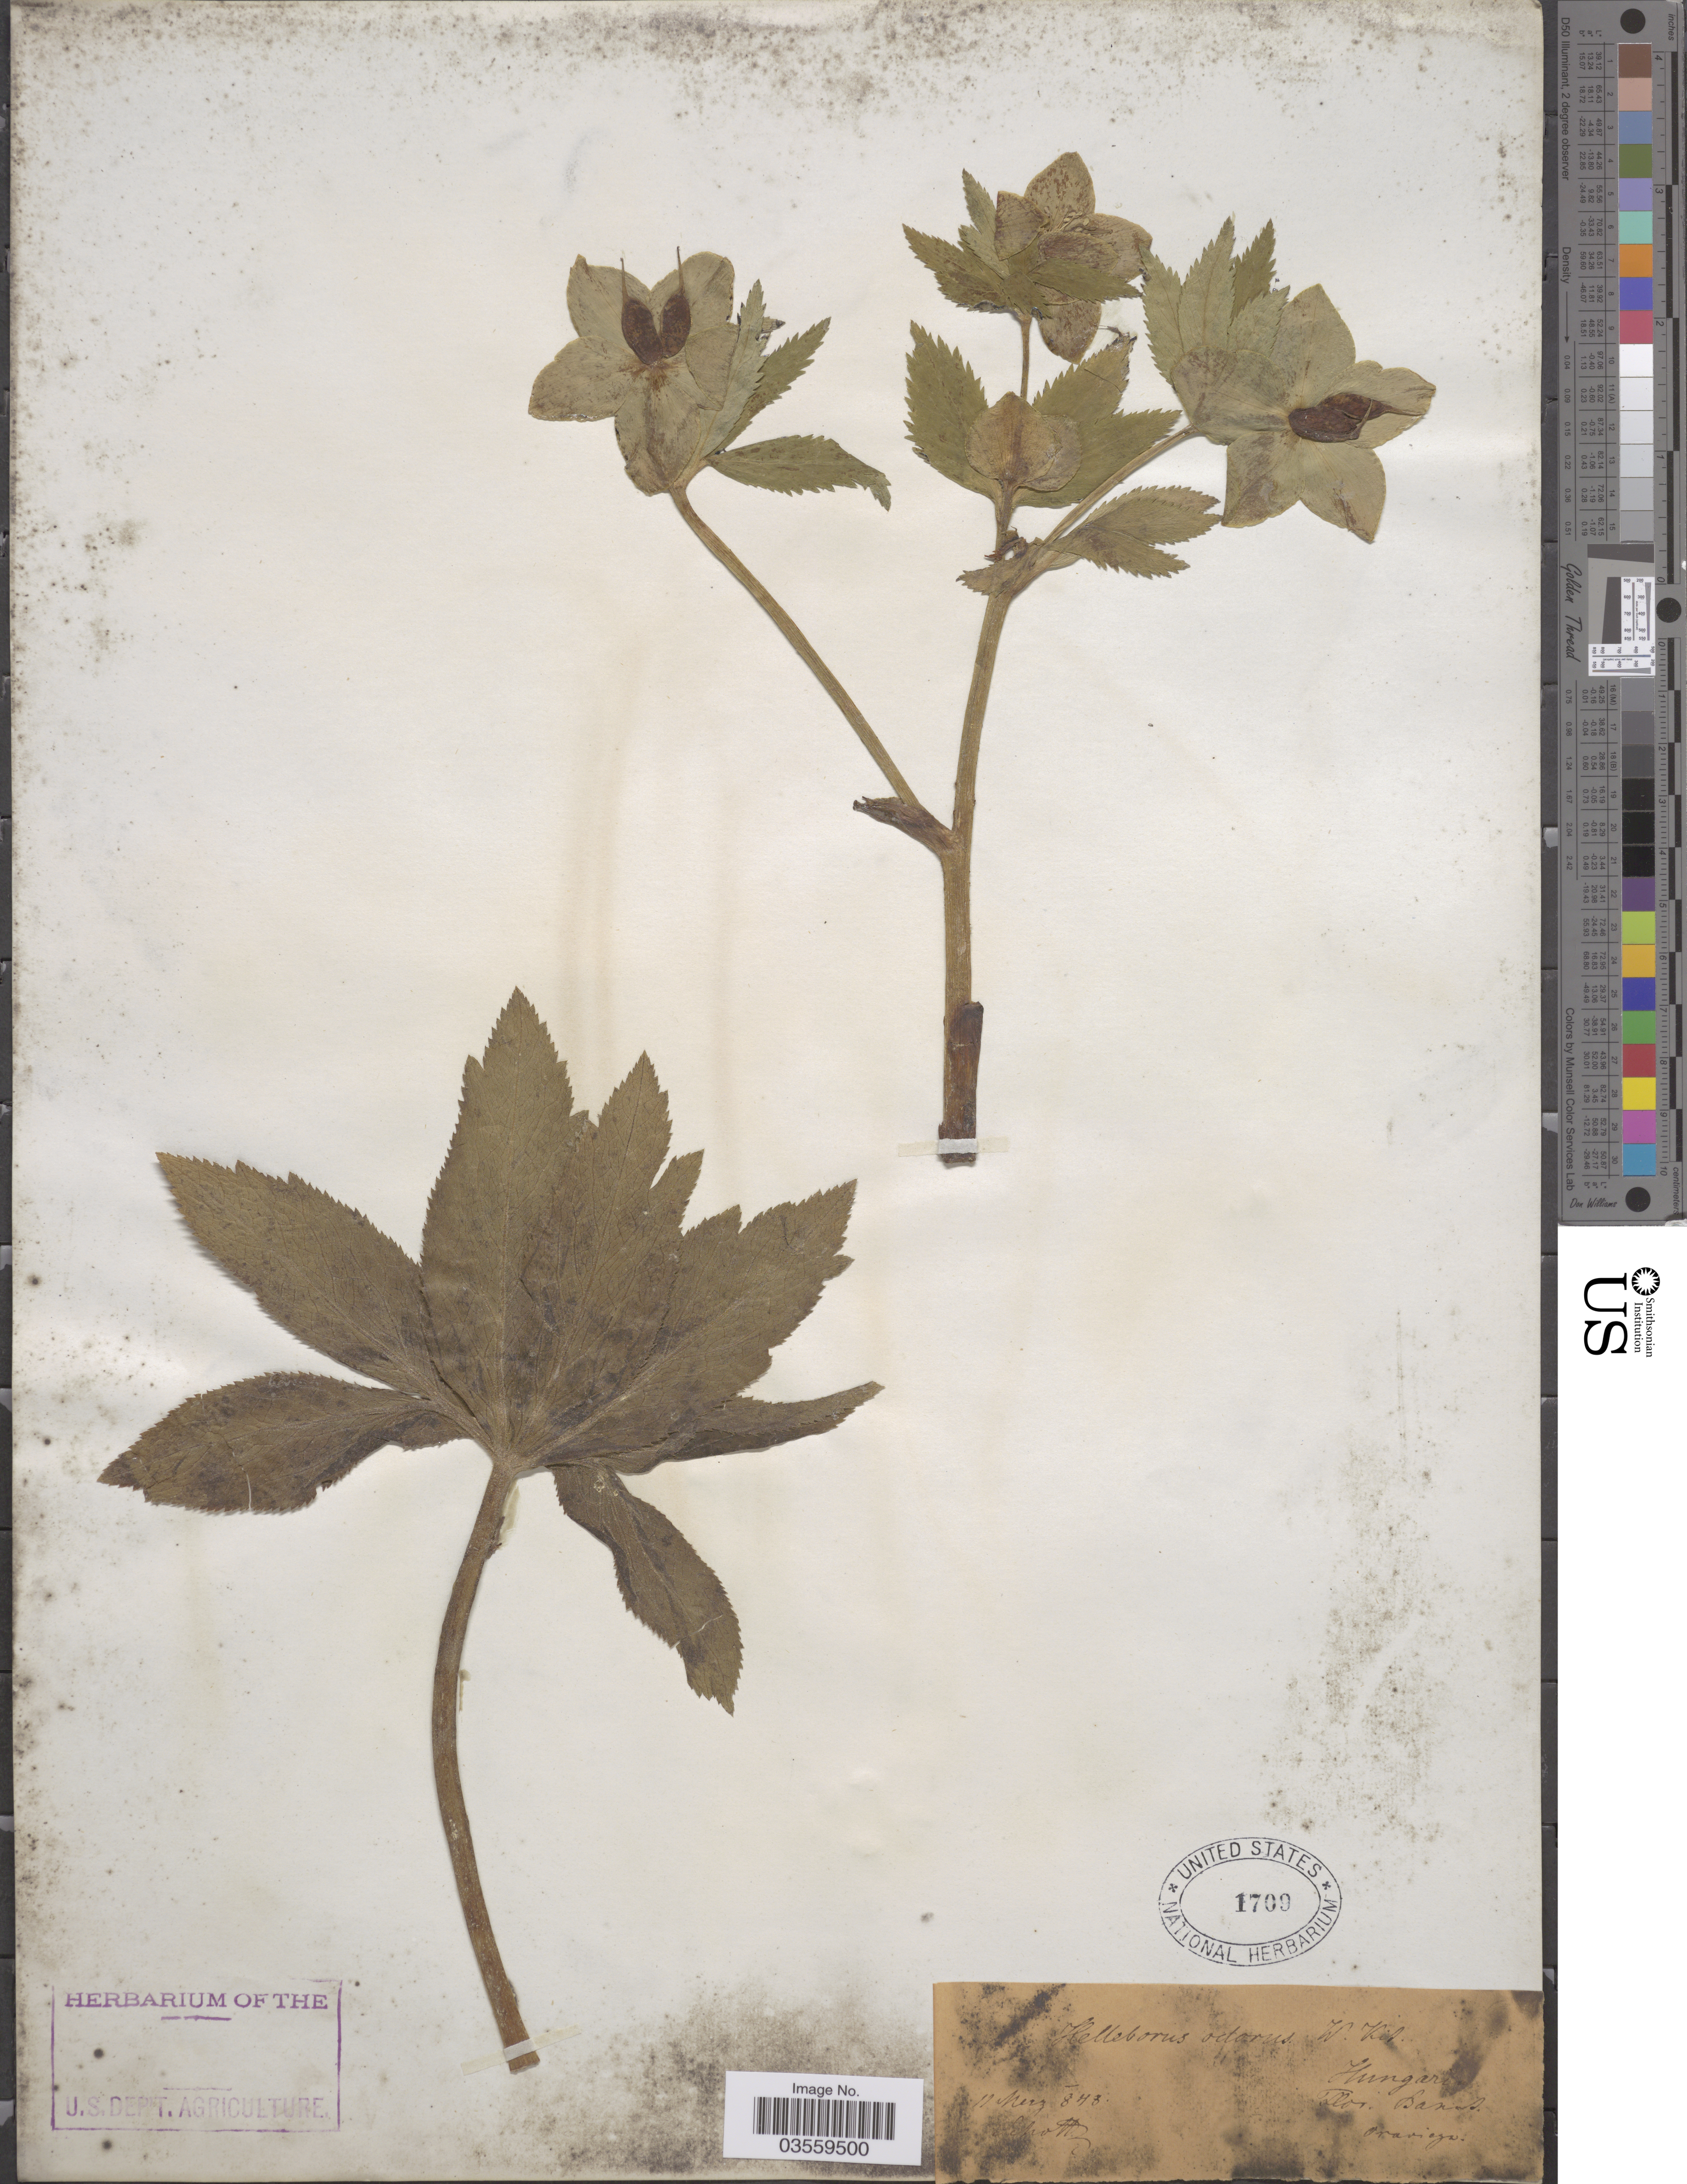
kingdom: Plantae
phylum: Tracheophyta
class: Magnoliopsida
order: Ranunculales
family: Ranunculaceae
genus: Helleborus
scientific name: Helleborus odorus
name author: Waldst. & Kit. ex Willd.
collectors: -. Schottz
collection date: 1843-03-11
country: Hungary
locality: Banat Oravieza. [interpreted]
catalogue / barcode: US 1709